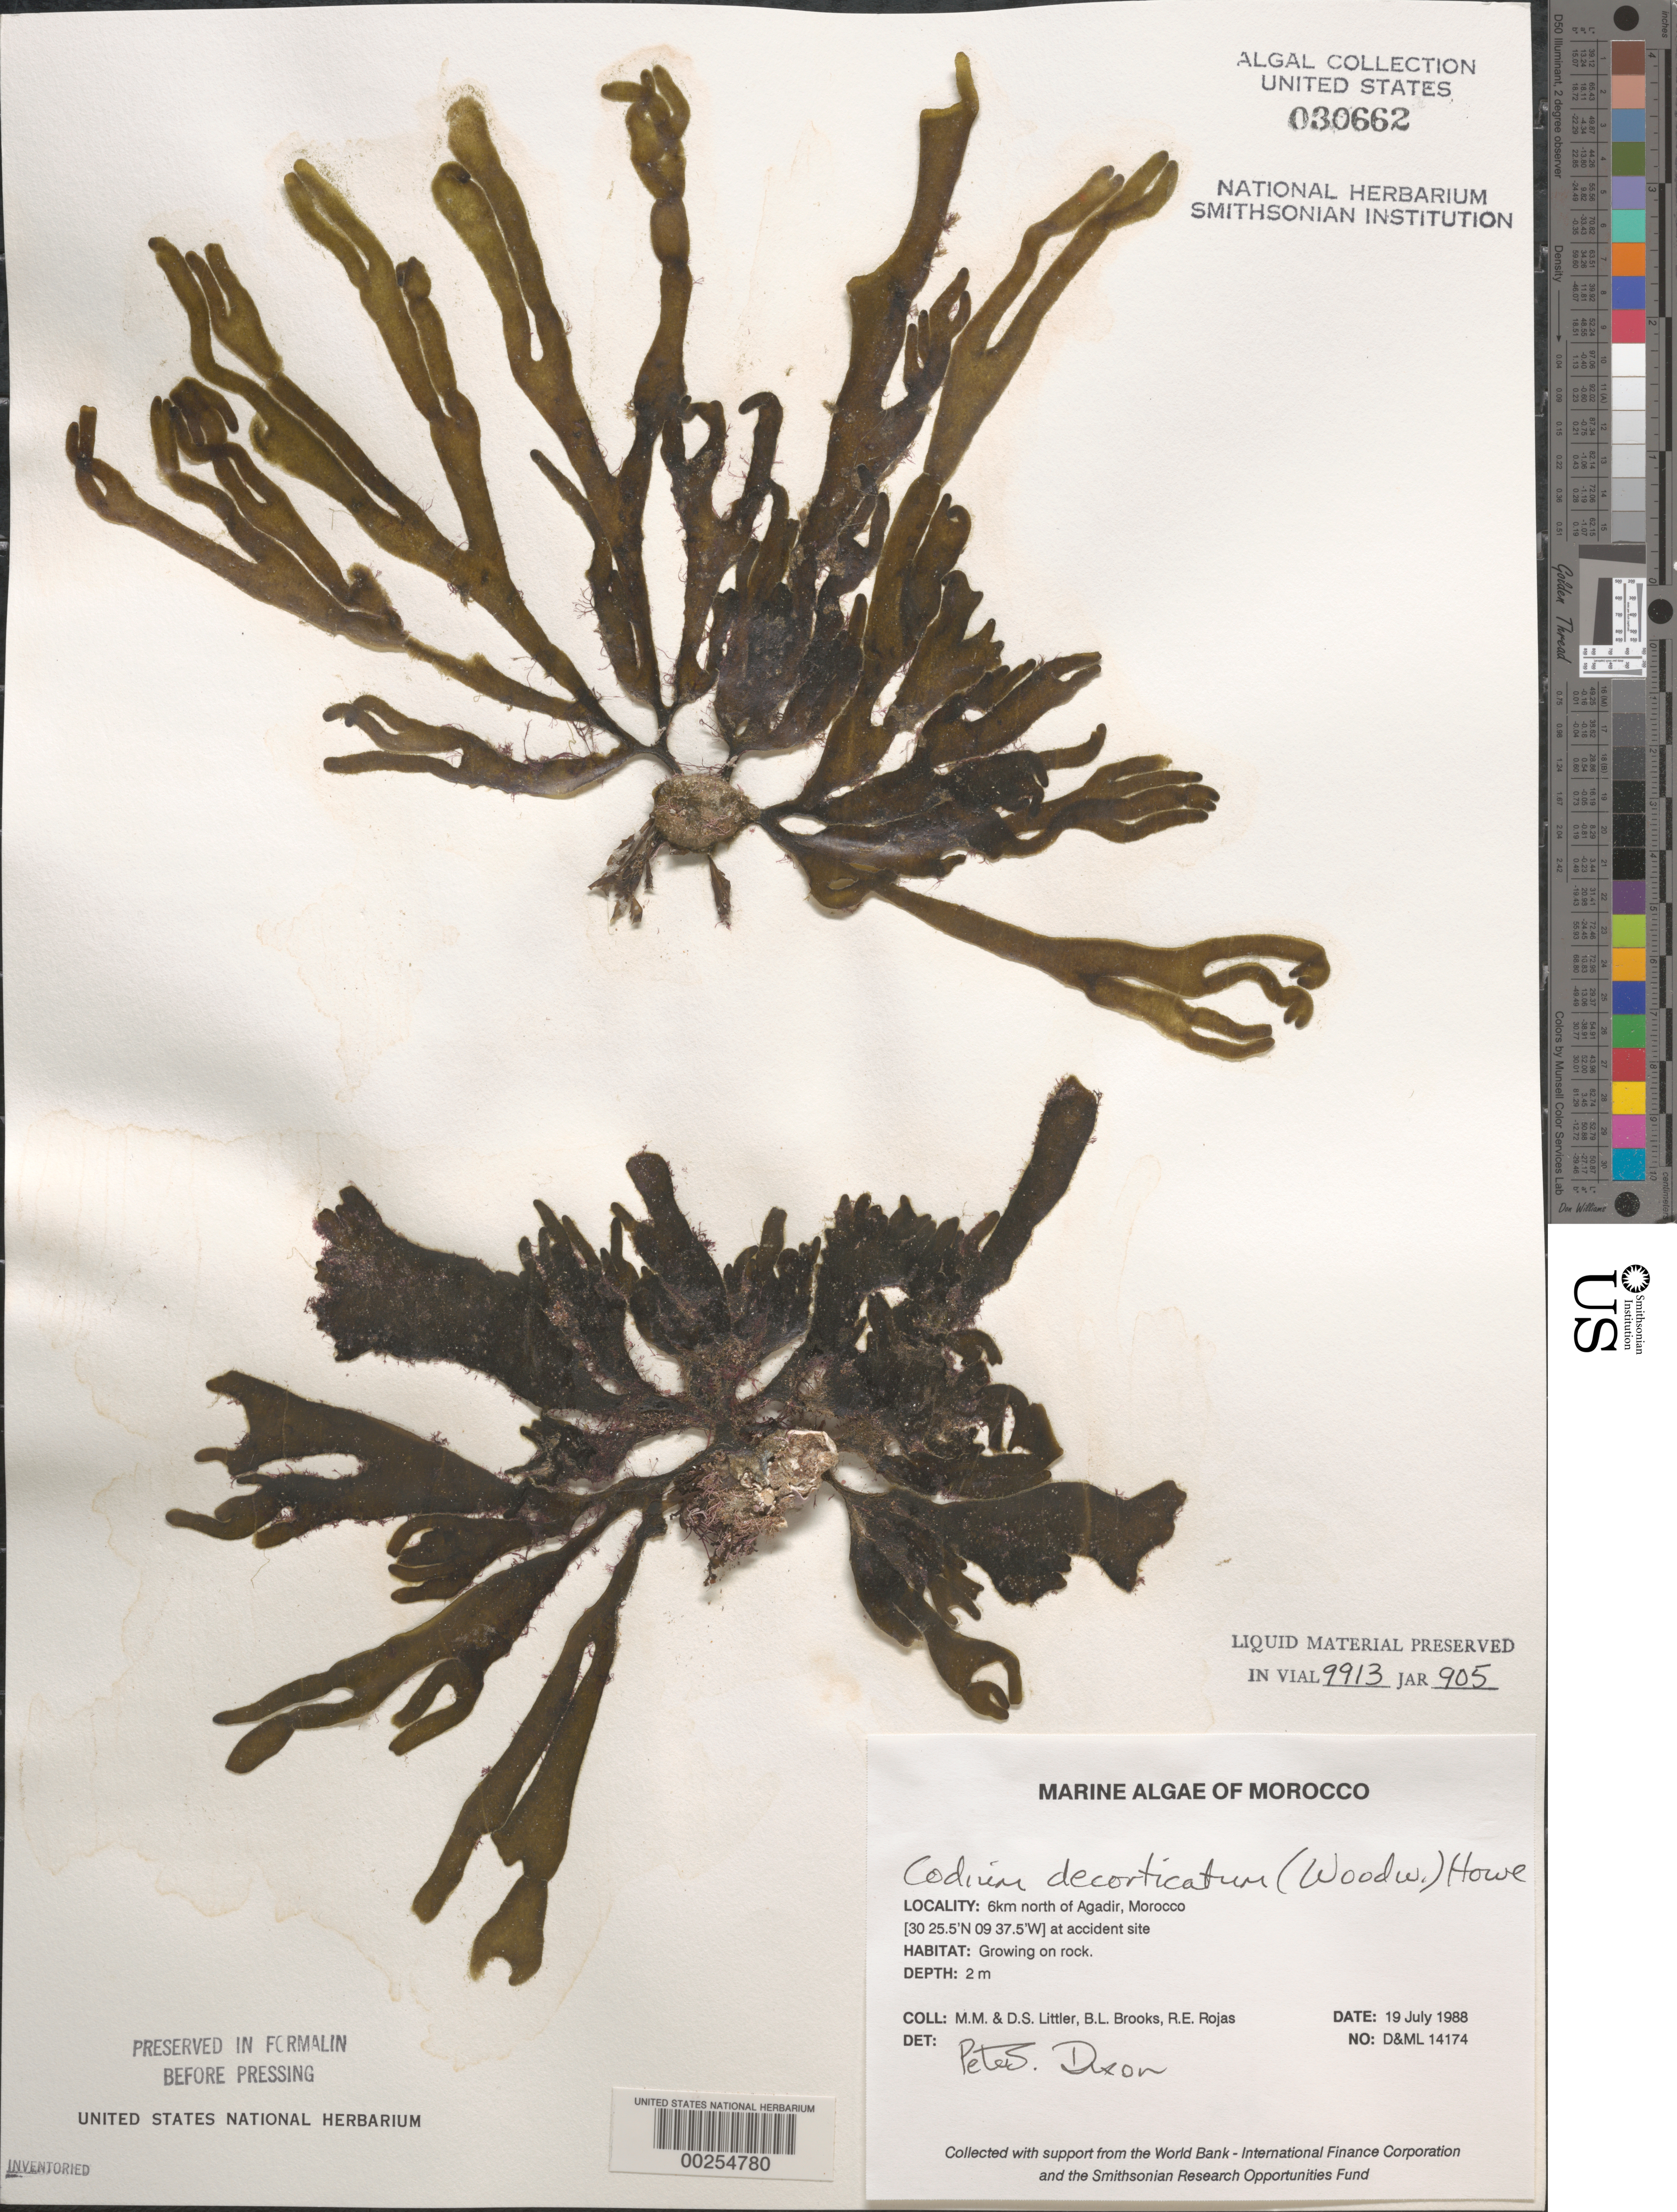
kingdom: Plantae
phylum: Chlorophyta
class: Ulvophyceae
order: Bryopsidales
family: Codiaceae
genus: Codium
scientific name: Codium decorticatum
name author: (Woodw.) M. Howe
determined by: Dixon, P. S.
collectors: M. M. Littler, D. S. Littler, B. Brooks & R. Rojas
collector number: D&ML 14174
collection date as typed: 19 Jul 1988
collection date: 1988-07-19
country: Morocco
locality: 6 km north of Agadir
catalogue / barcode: US 30662